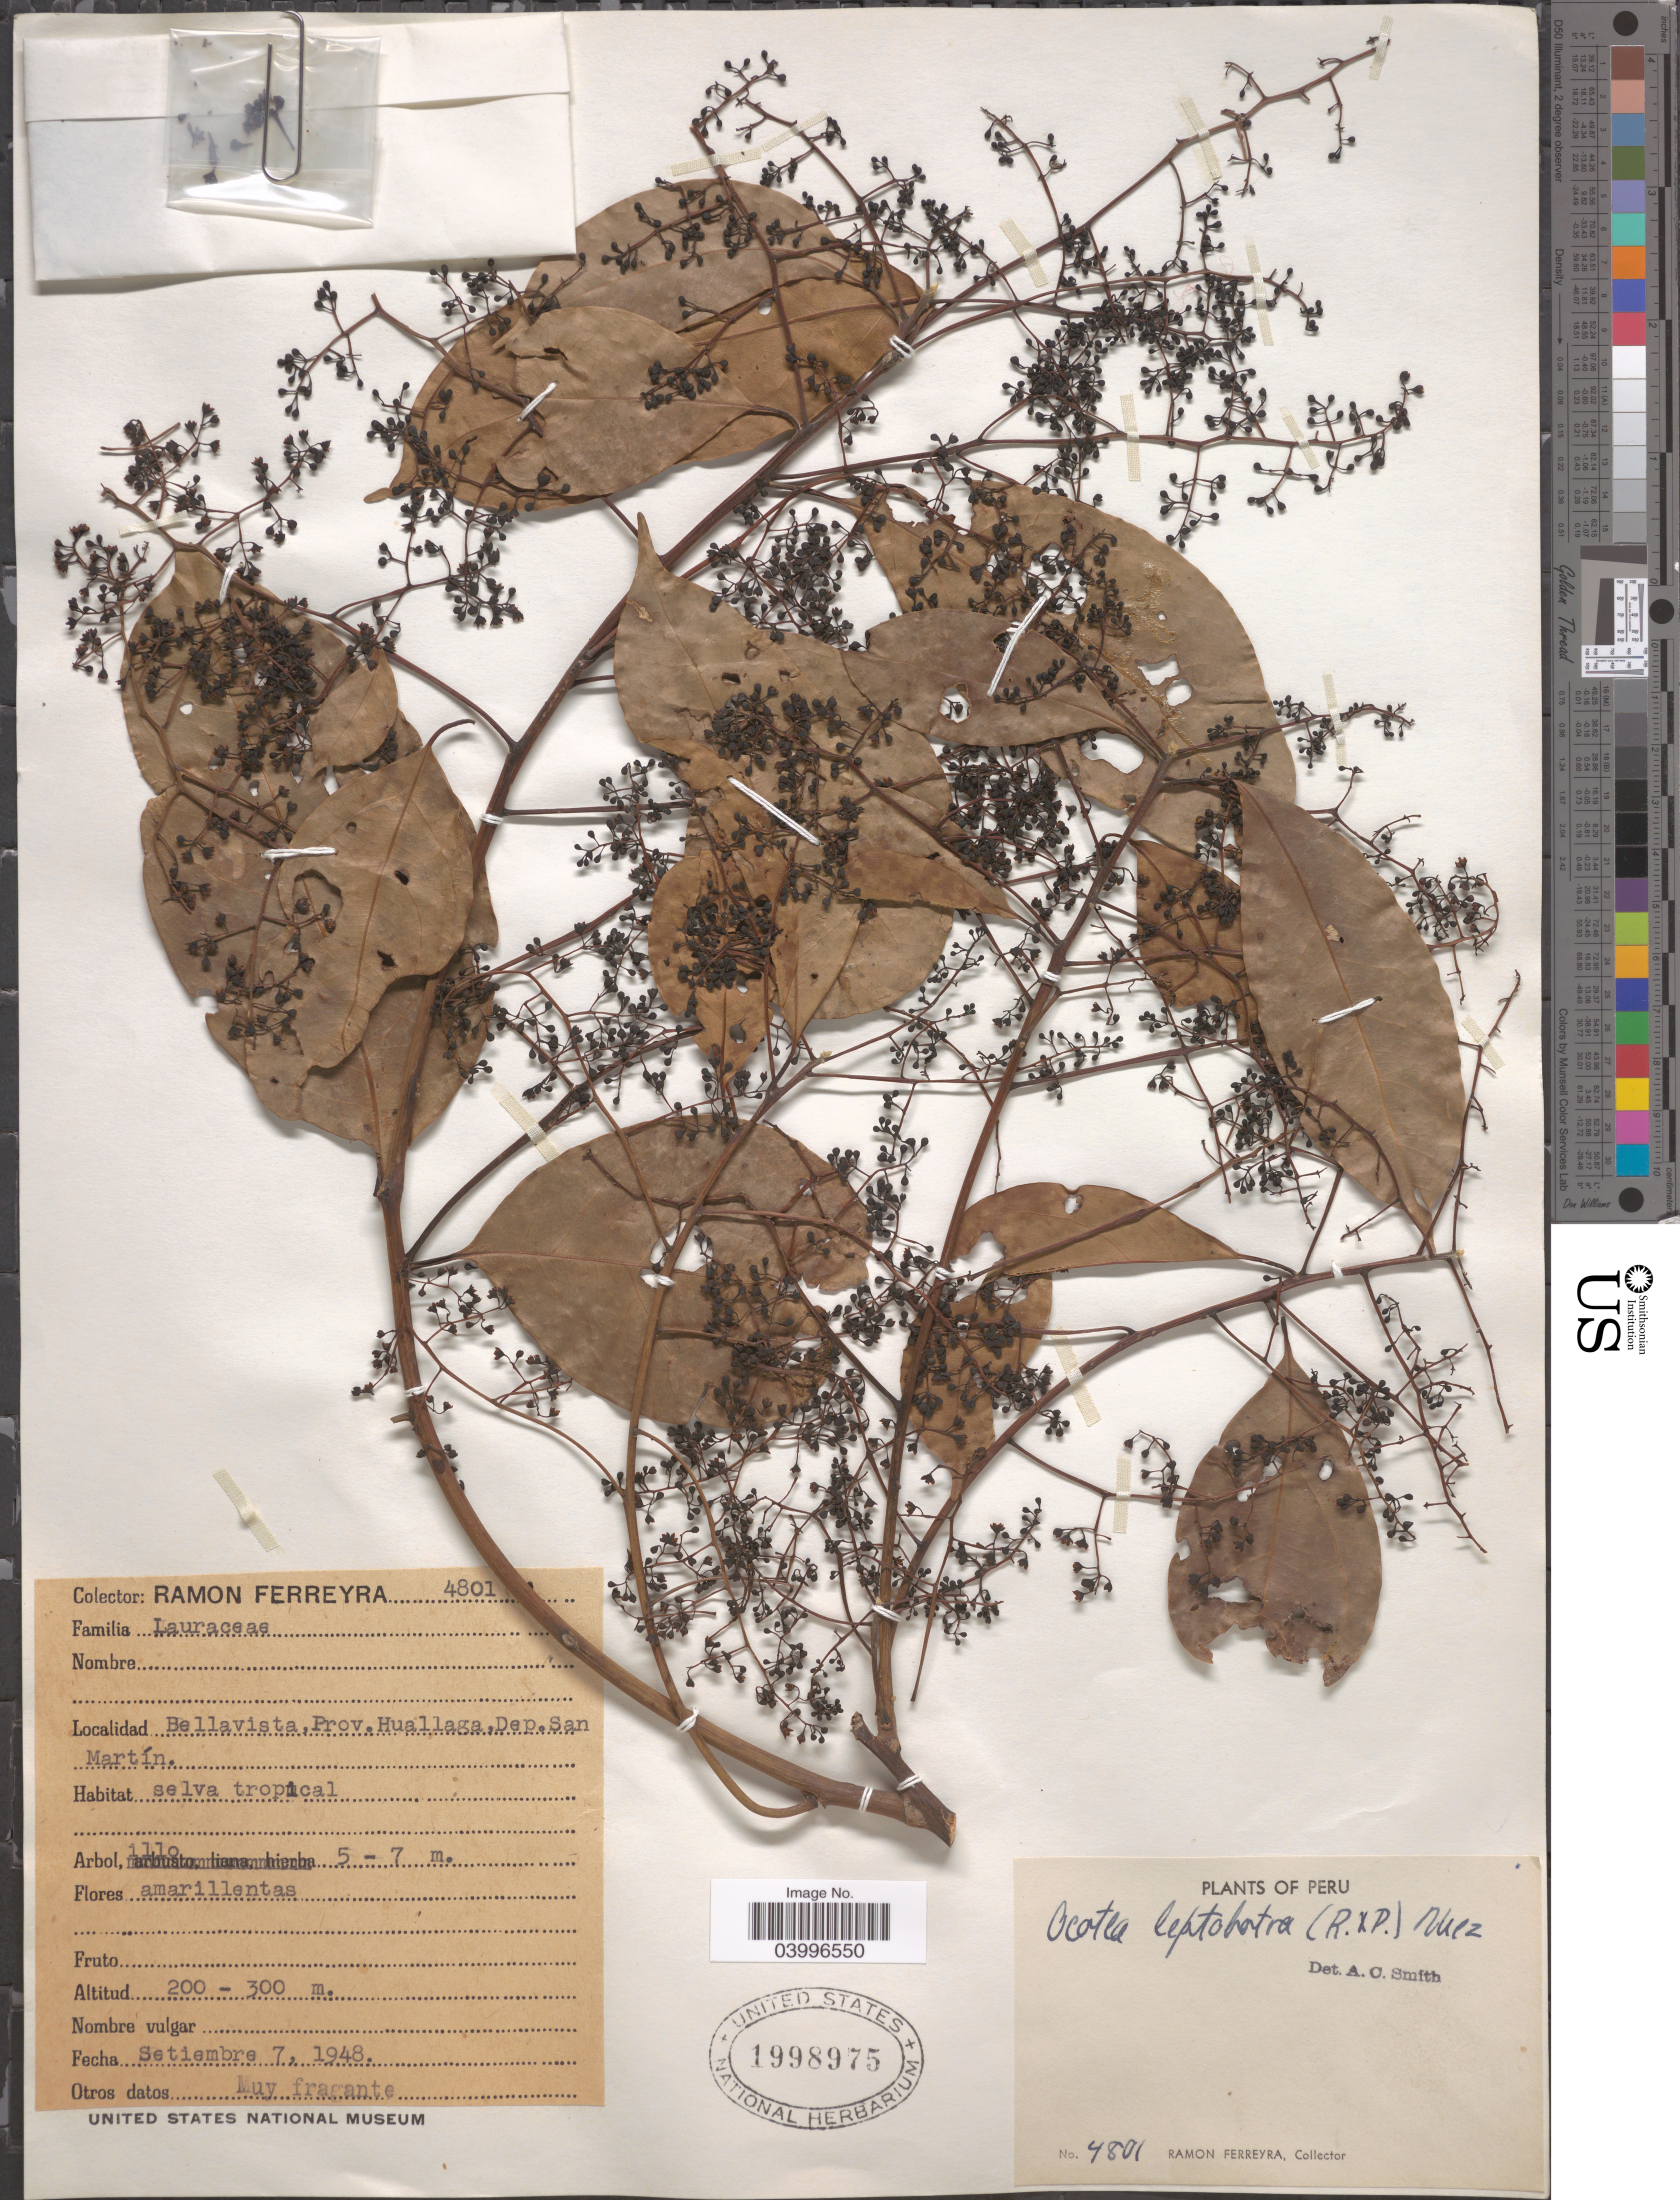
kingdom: Plantae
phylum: Tracheophyta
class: Magnoliopsida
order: Laurales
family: Lauraceae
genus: Ocotea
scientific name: Ocotea leptobotra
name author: (Ruiz et al.) Mez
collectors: R. A. Ferreyra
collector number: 4801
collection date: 1948-09-07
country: Peru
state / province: San Martín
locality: Bellavista, Prov. Huallaga, Dep. San Martín.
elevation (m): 200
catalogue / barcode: US 1998975